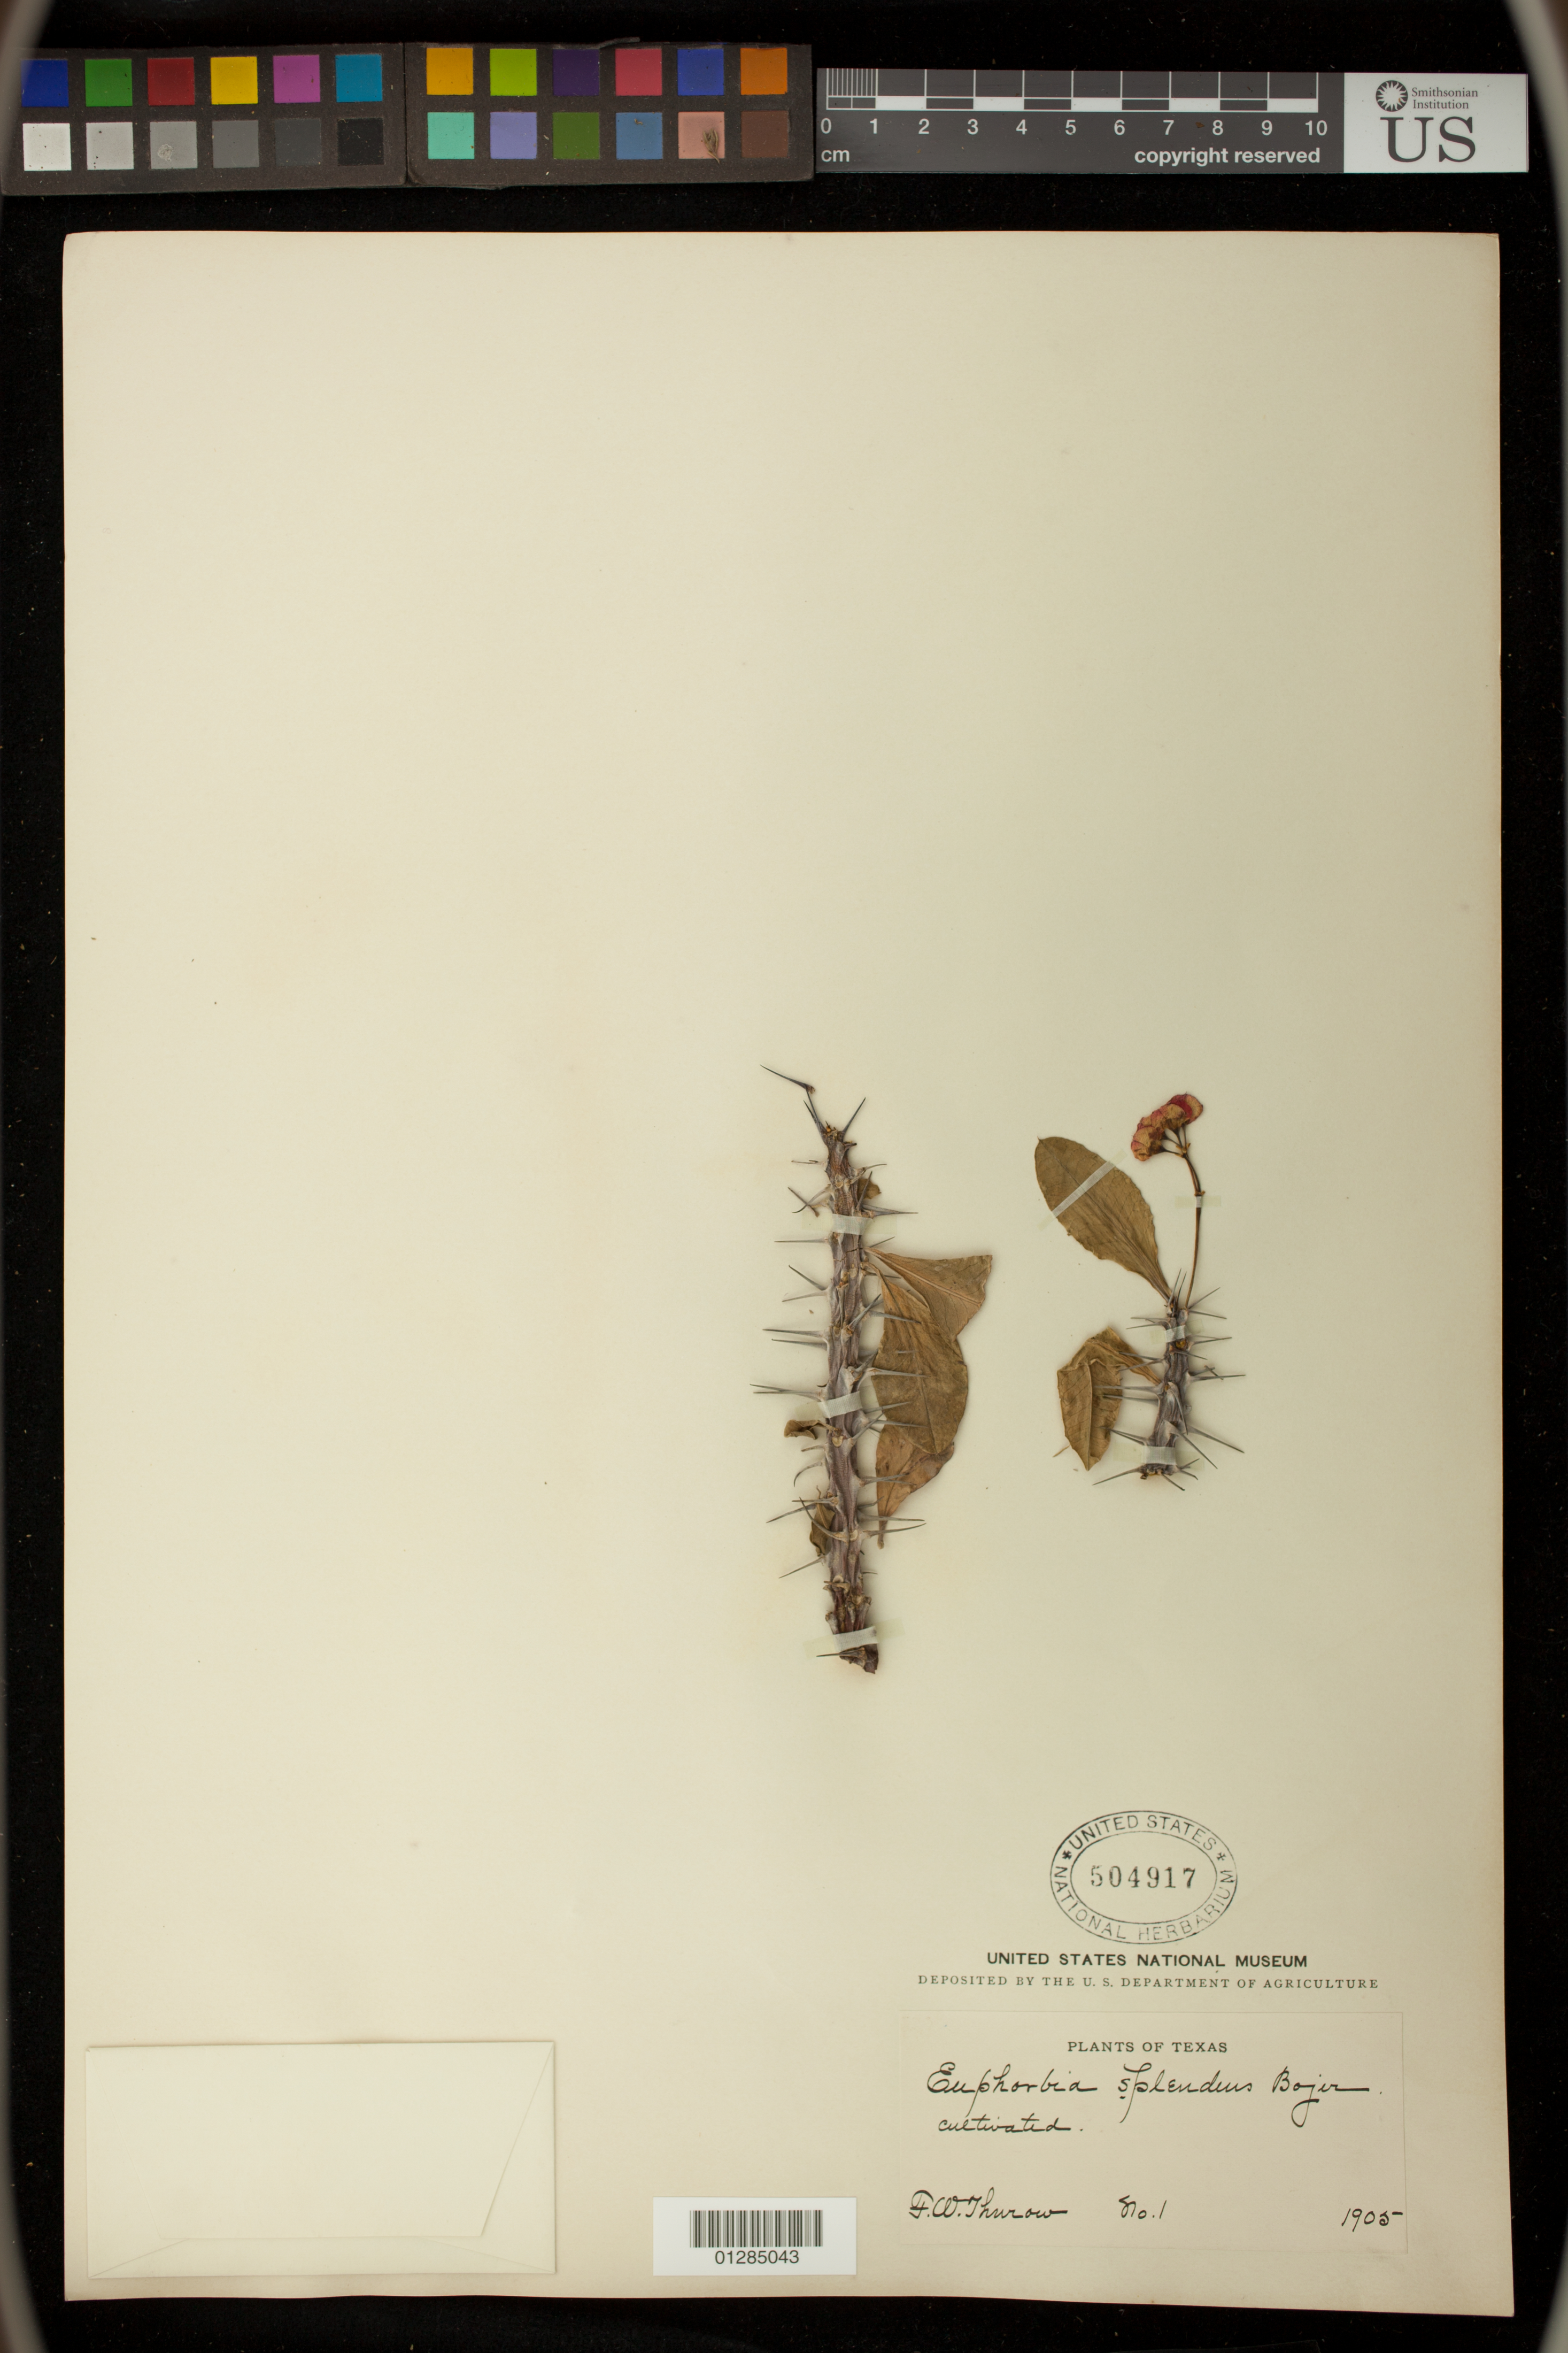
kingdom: Plantae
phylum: Tracheophyta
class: Magnoliopsida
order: Malpighiales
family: Euphorbiaceae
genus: Euphorbia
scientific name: Euphorbia milii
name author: Des Moul.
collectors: F. W. Thurow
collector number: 1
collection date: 1905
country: United States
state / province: Texas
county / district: Harris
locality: on Big Cypress Creek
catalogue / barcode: US 504917